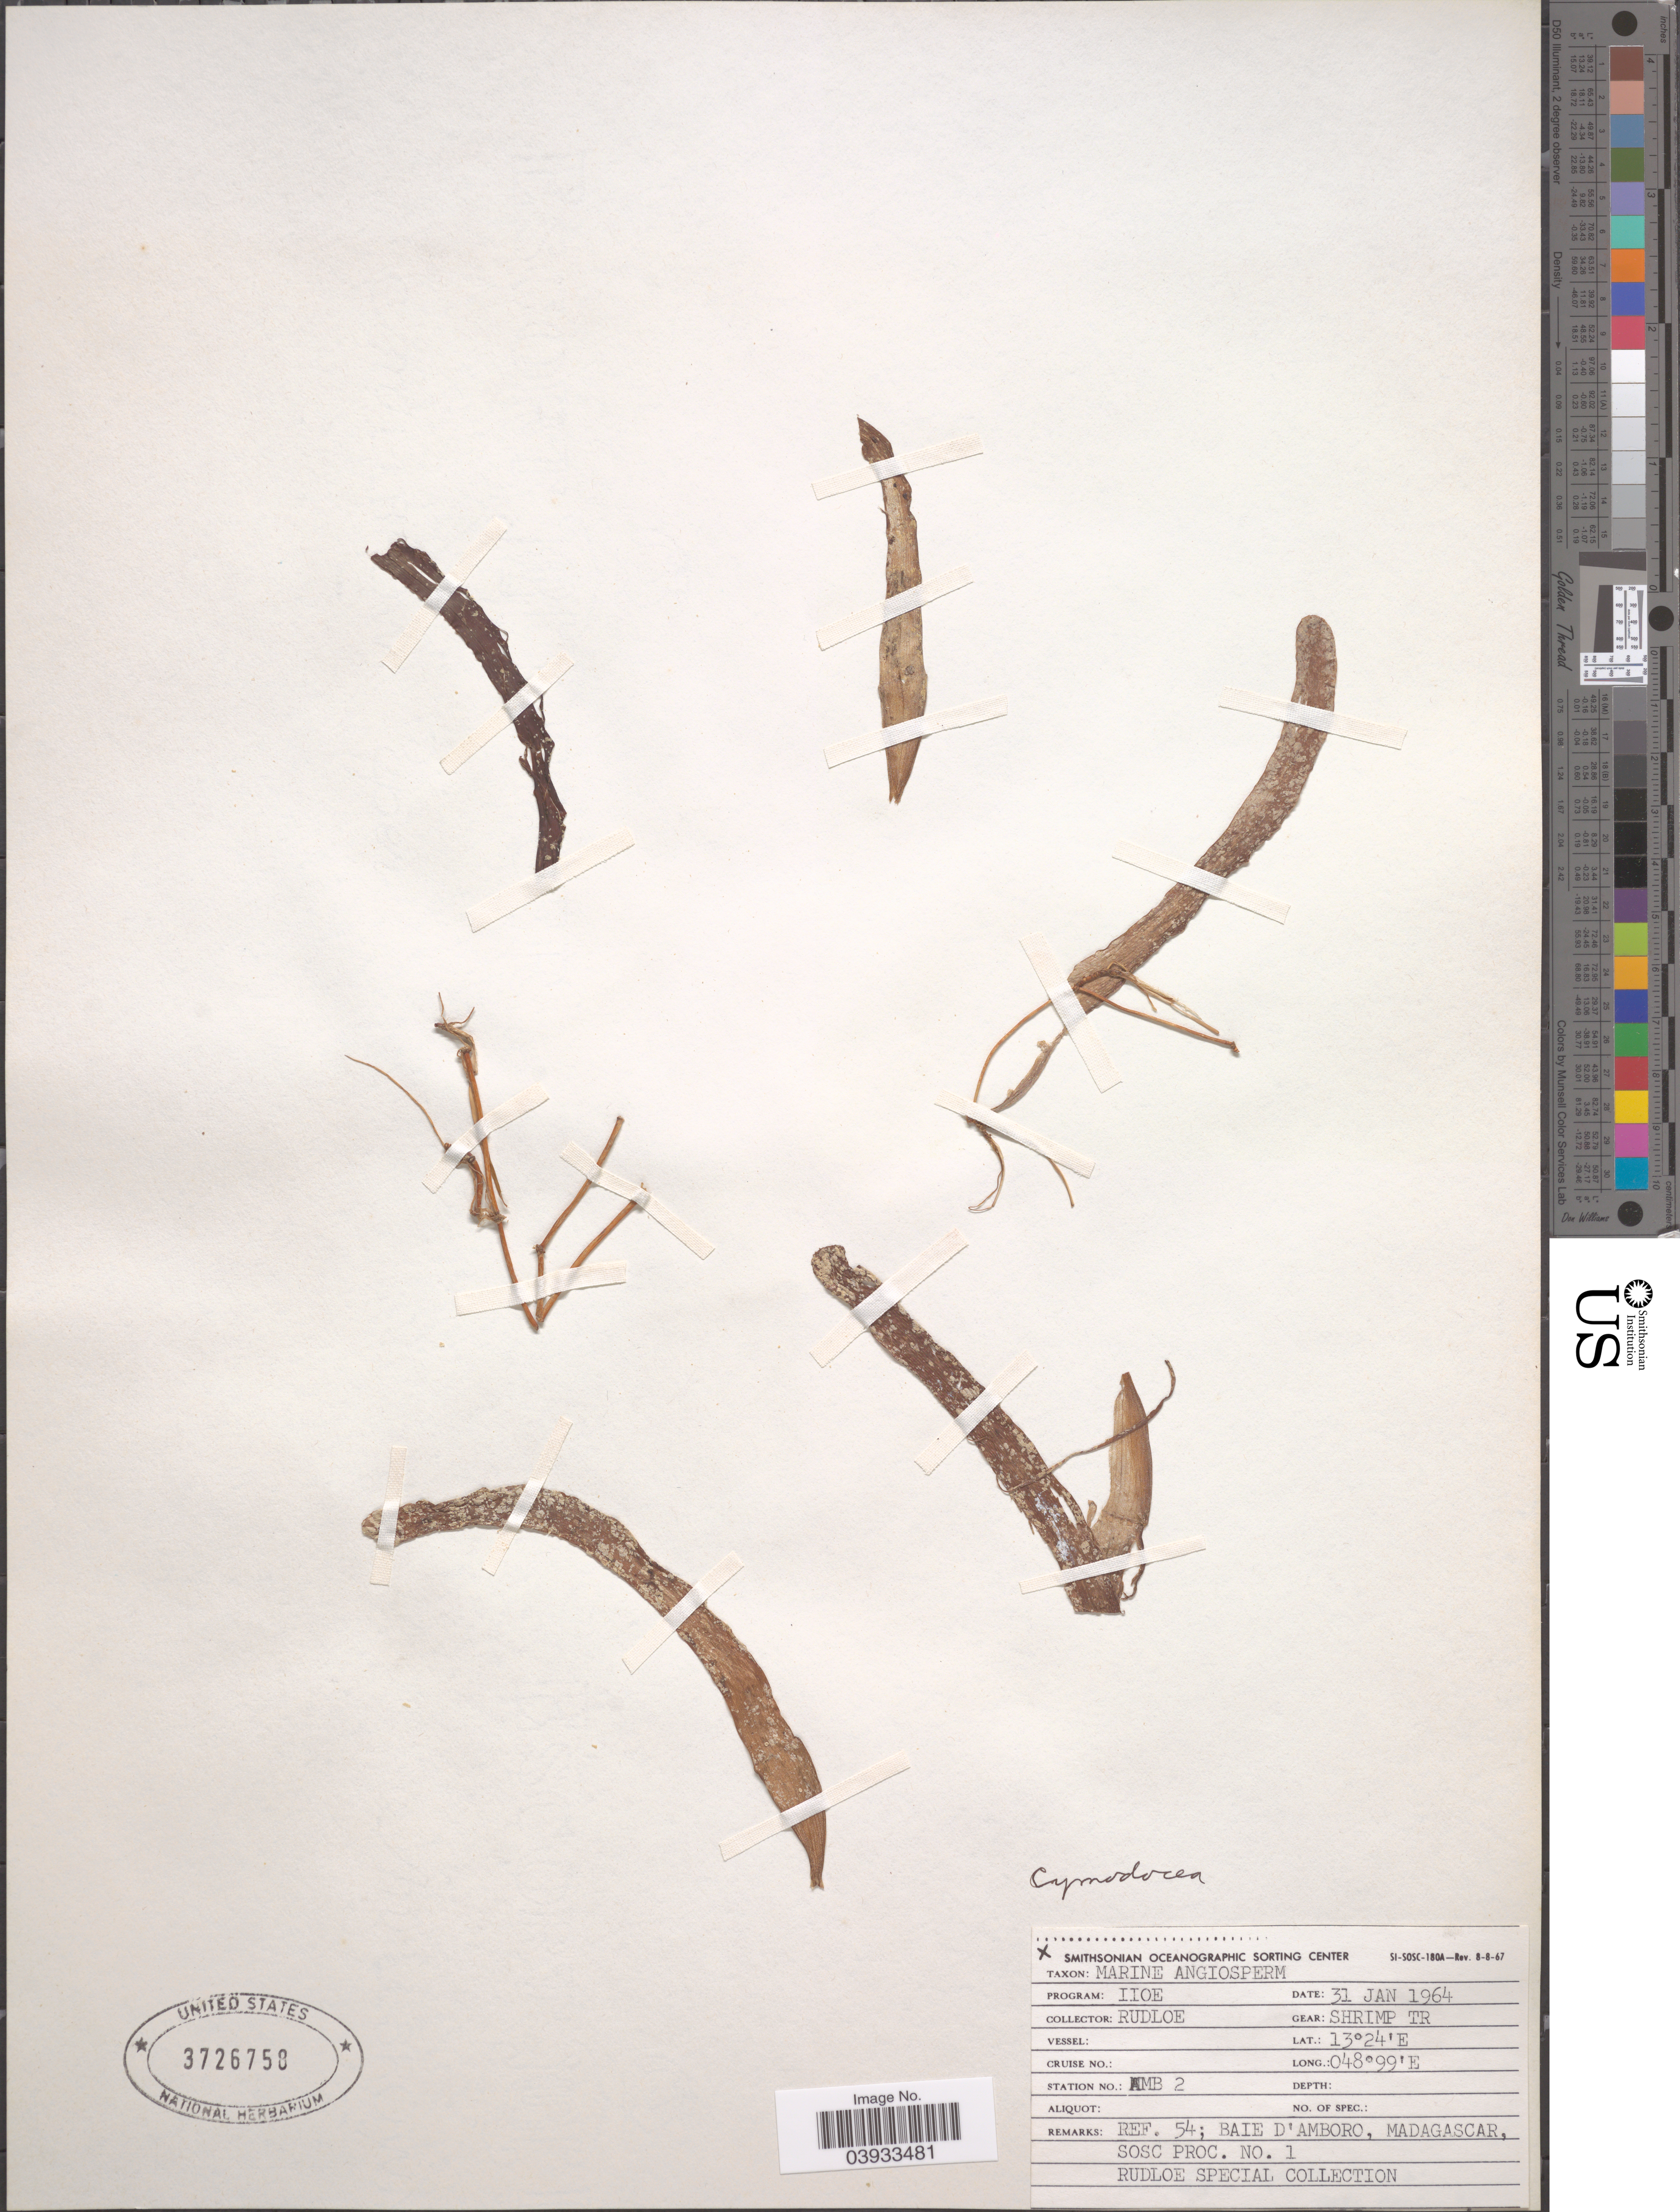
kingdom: Plantae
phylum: Tracheophyta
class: Liliopsida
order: Alismatales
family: Cymodoceaceae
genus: Cymodocea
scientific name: Cymodocea sp.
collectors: Rudloe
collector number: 1?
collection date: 1964-01-31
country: Madagascar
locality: Ref. 54; Baie d'Amboro.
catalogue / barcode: US 3726758